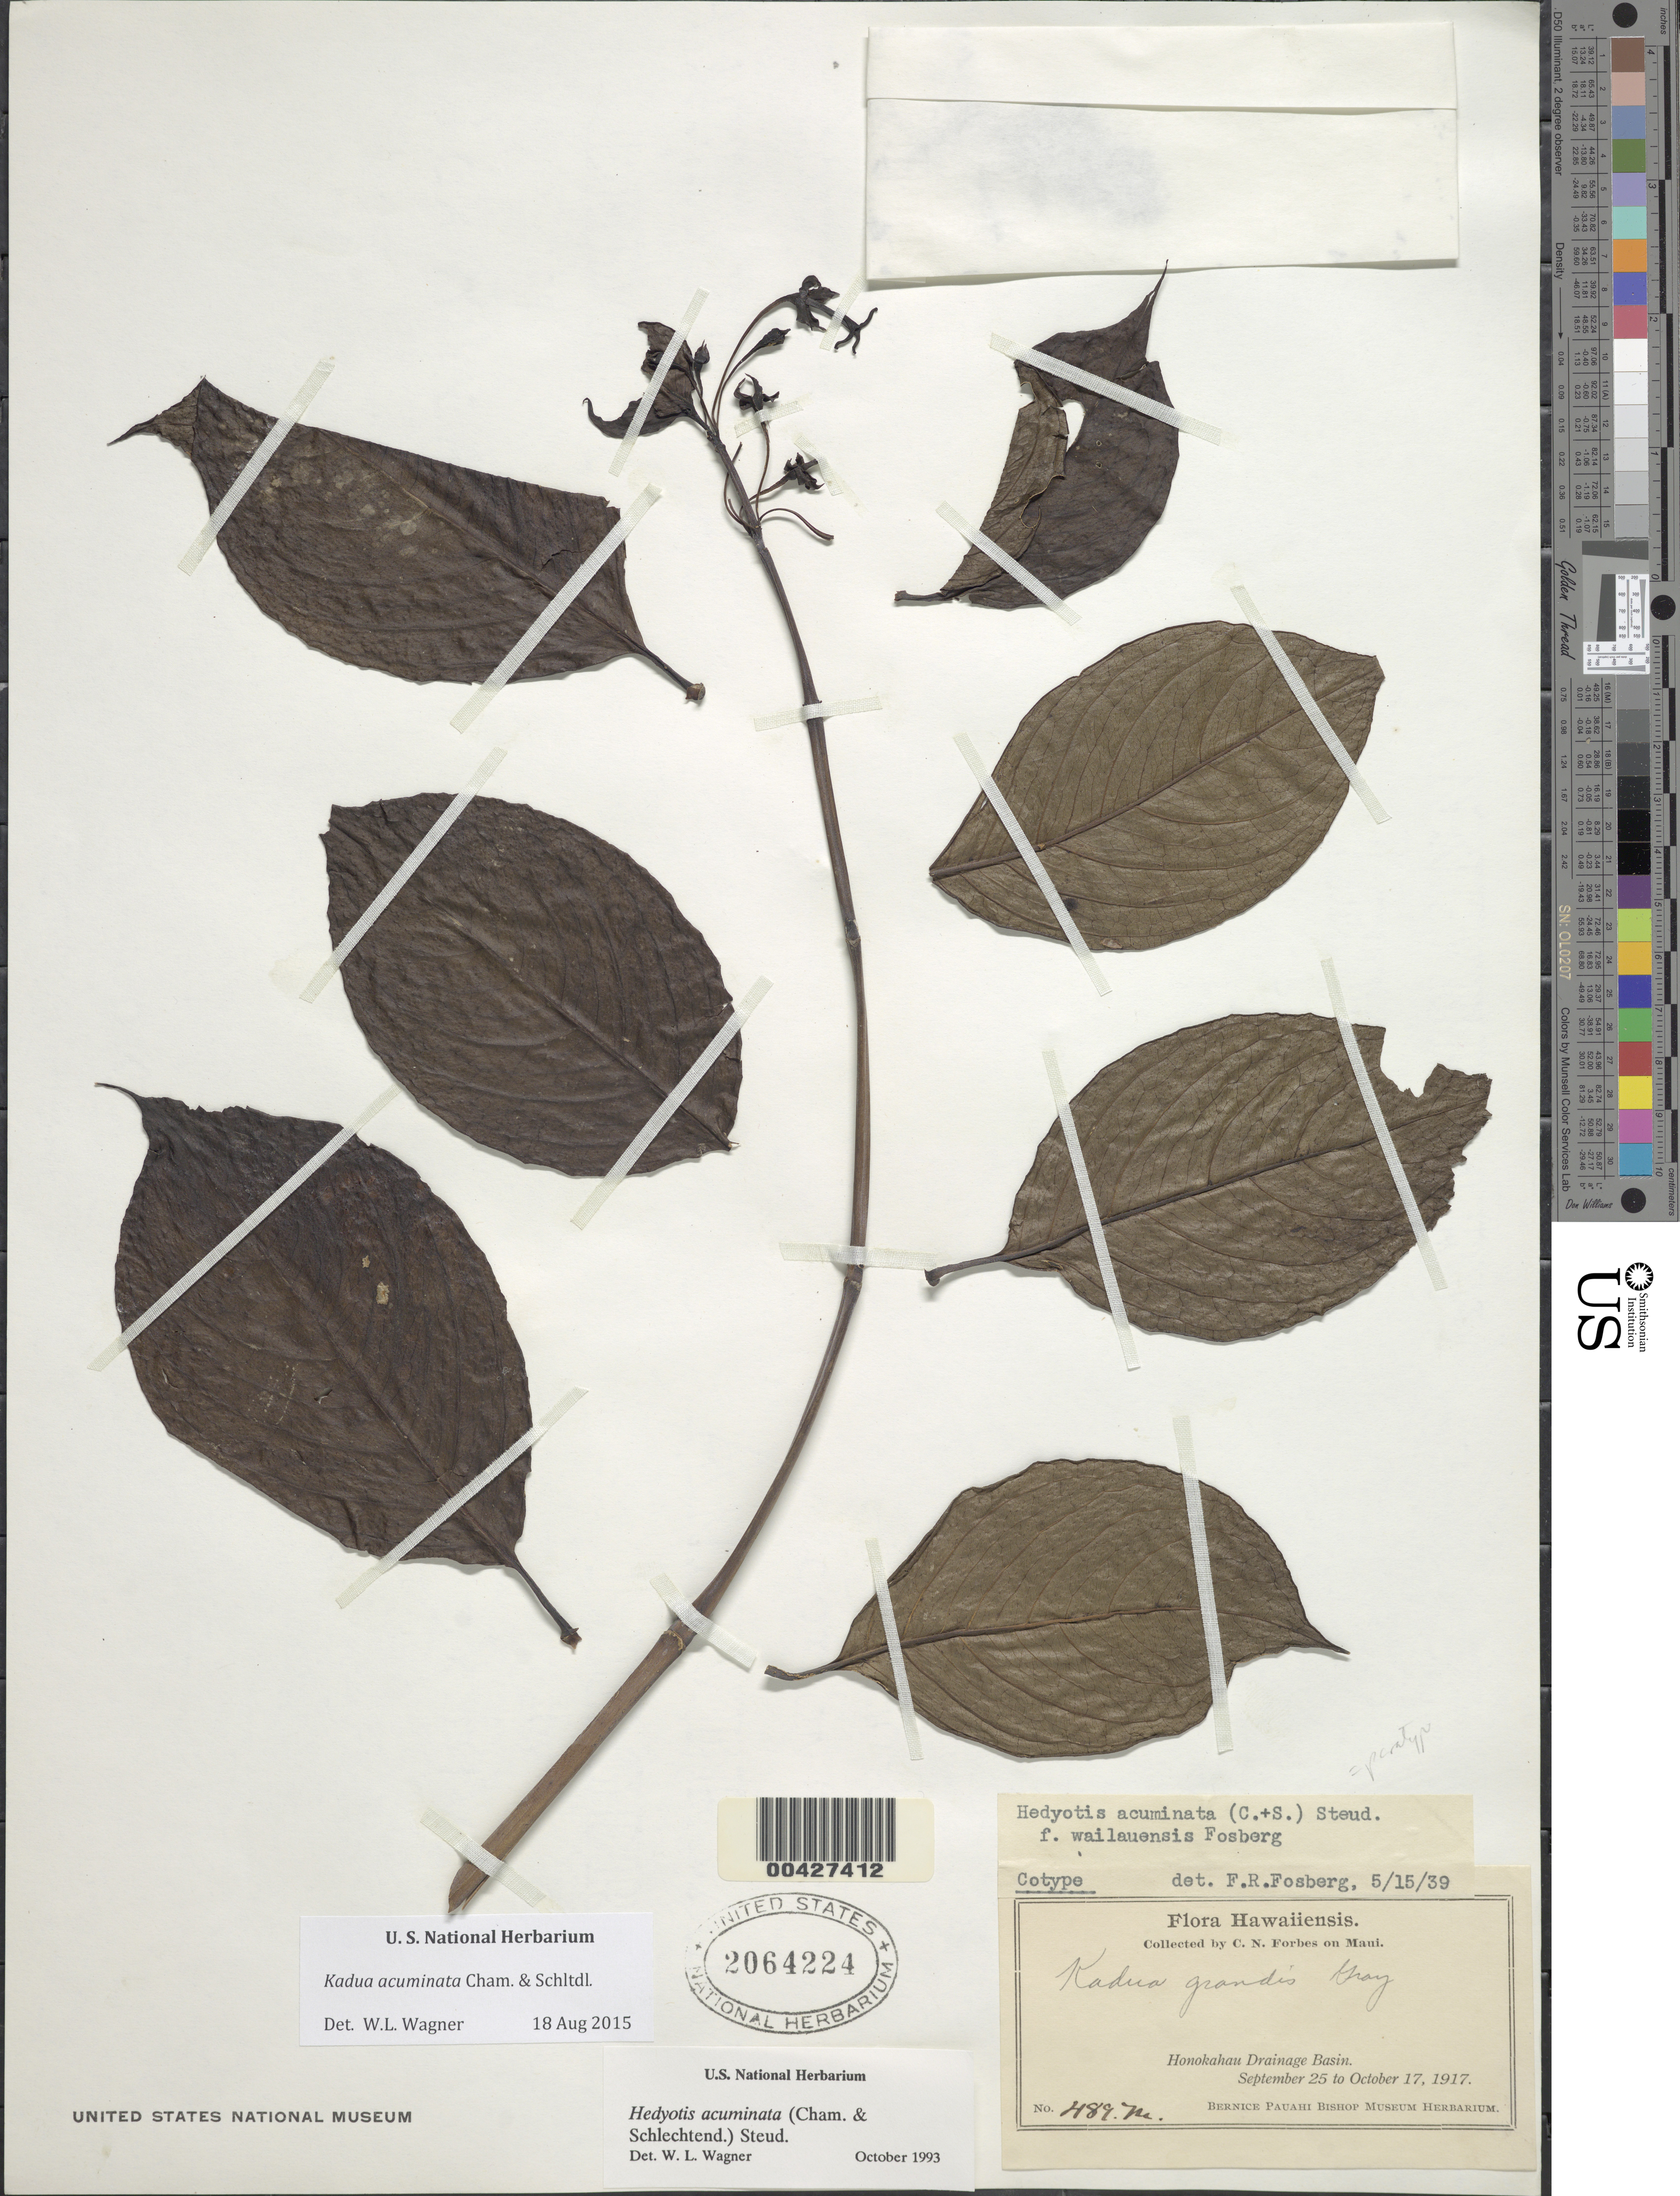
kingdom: Plantae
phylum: Tracheophyta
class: Magnoliopsida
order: Gentianales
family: Rubiaceae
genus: Kadua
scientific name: Kadua acuminata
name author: Cham. & Schltdl.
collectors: C. N. Forbes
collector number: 489.M.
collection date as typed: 25 Sep 1917 to 17 Oct 1917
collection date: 1917-09-25/1917-10-17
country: United States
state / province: Hawaii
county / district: Maui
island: Maui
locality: Honokahau Drainage Basin.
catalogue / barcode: US 2064224